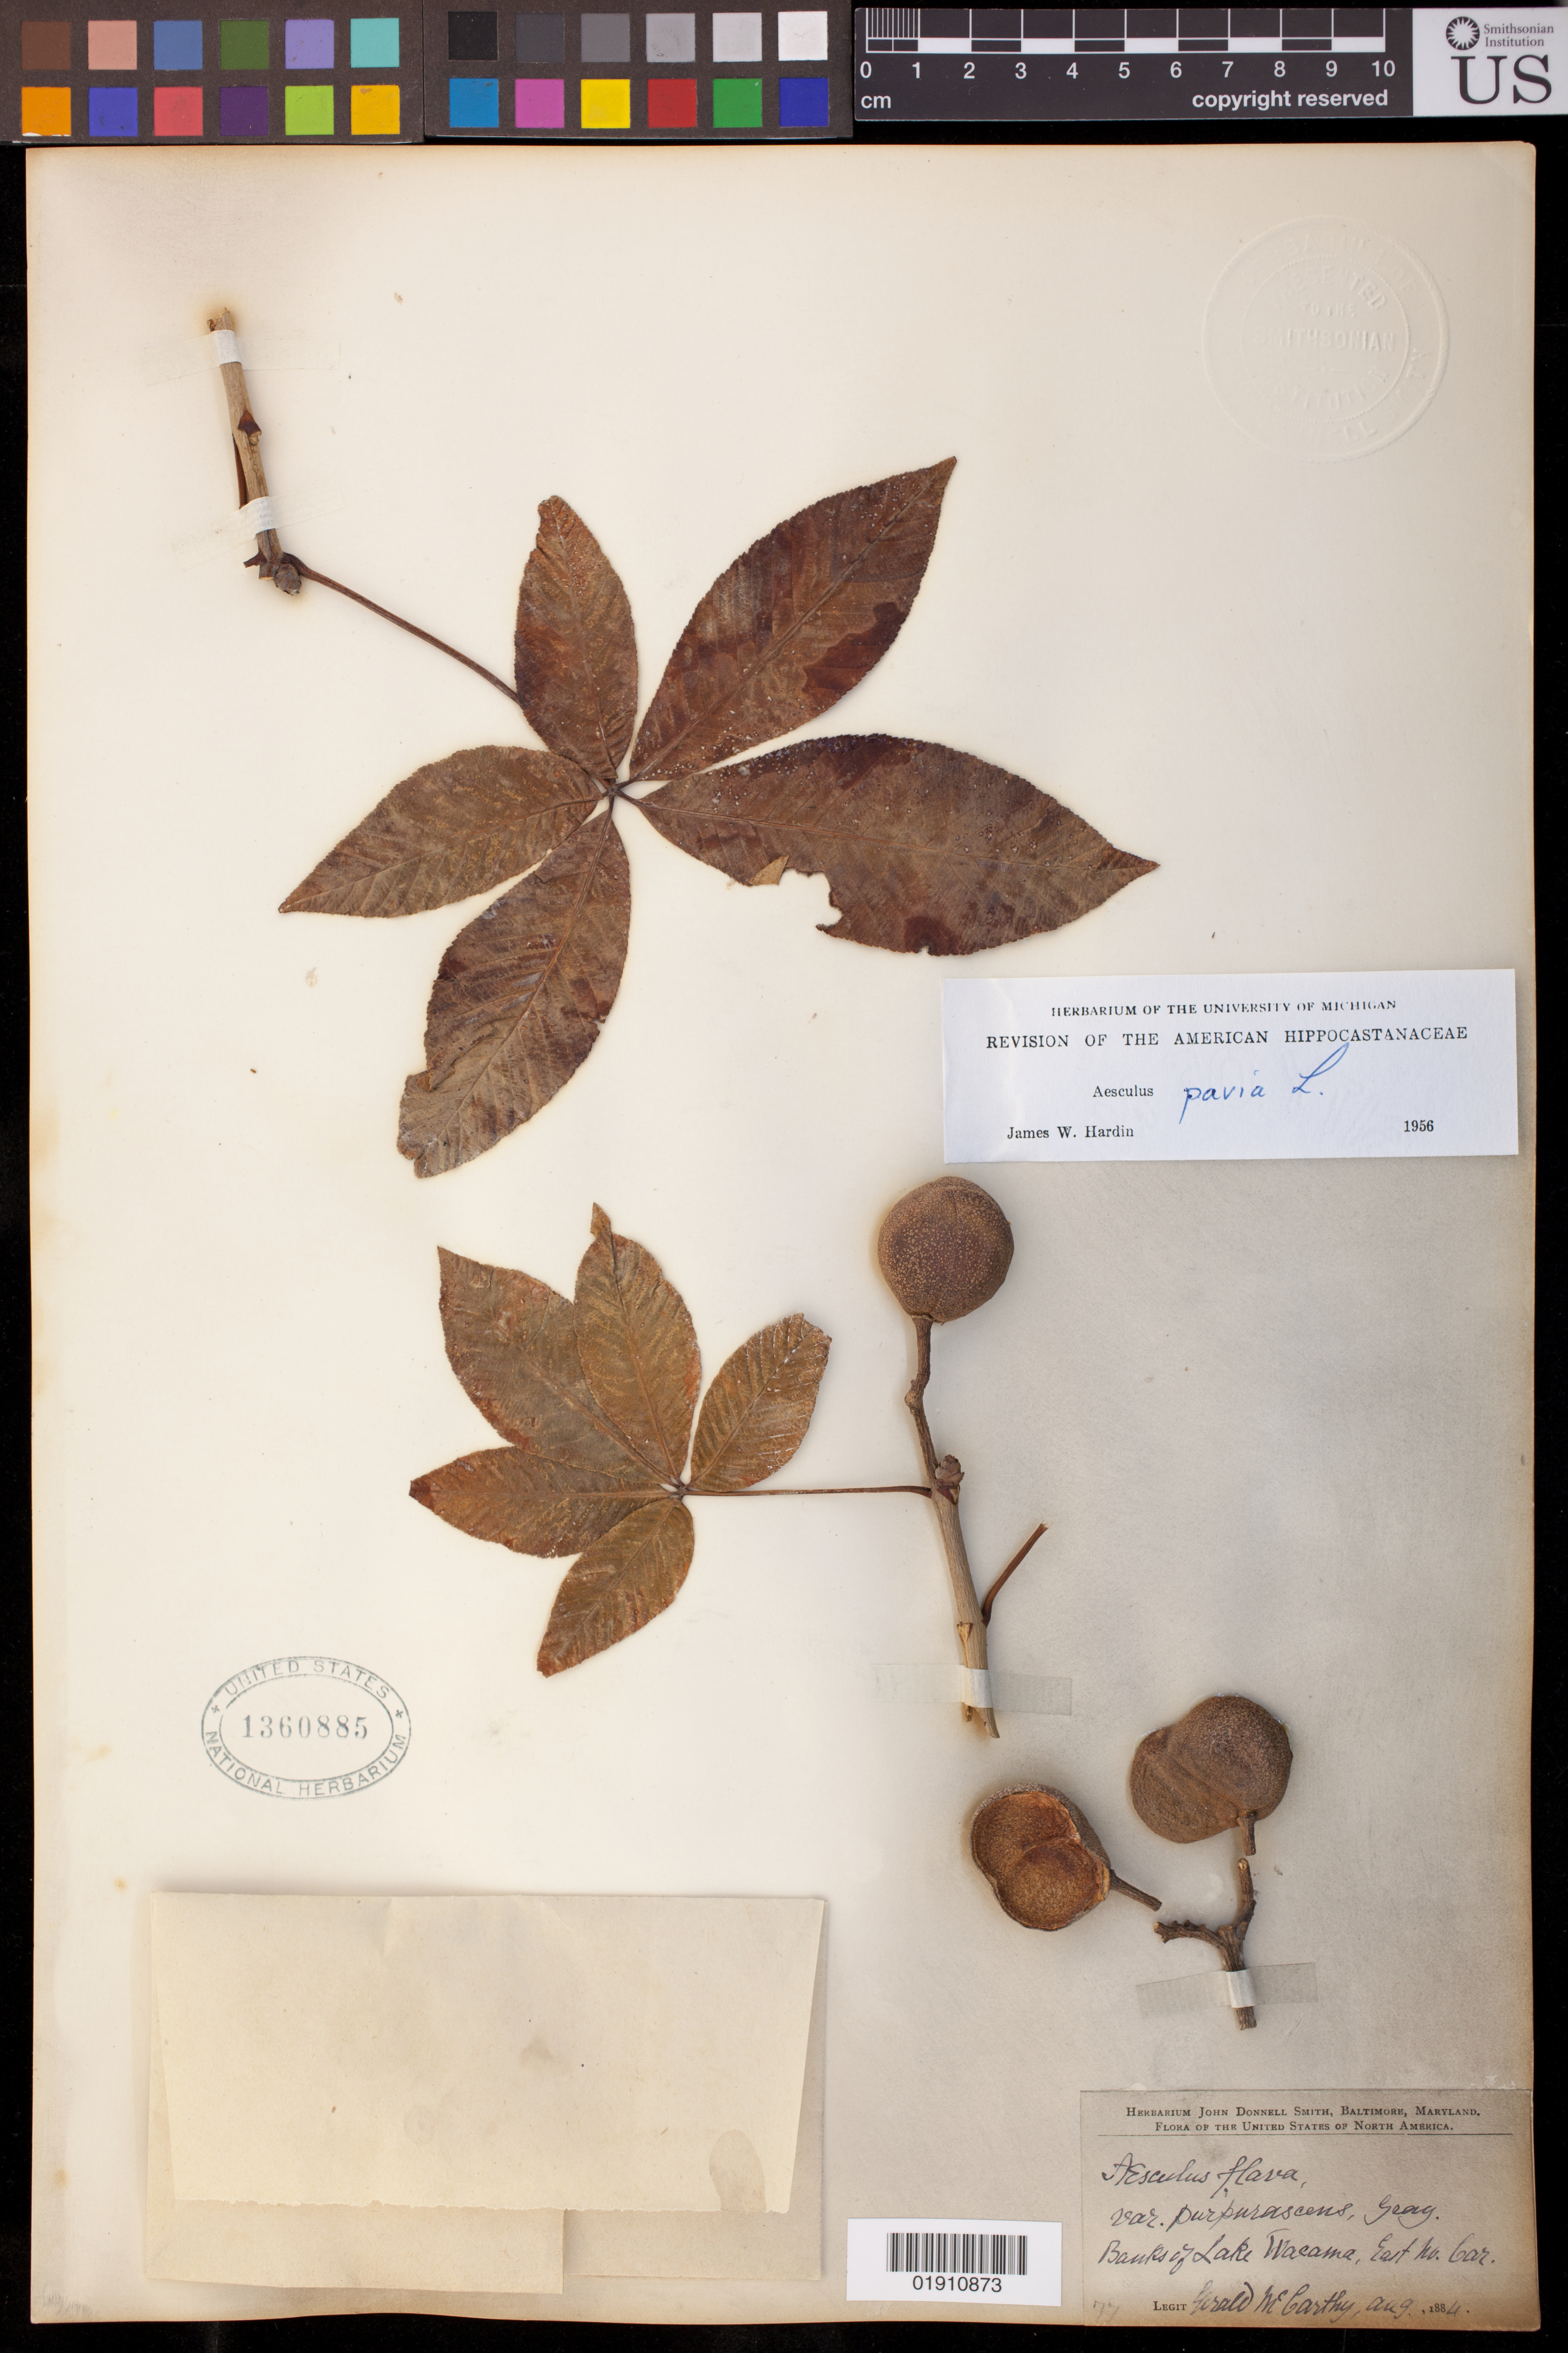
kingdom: Plantae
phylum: Tracheophyta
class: Magnoliopsida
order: Sapindales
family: Sapindaceae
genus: Aesculus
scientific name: Aesculus pavia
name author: L.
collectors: G. McCarthy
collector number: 77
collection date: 1884-08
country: United States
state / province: North Carolina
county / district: Columbus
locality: Banks of Lake Wacama [Lake Waccamaw]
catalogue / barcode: US 1360885